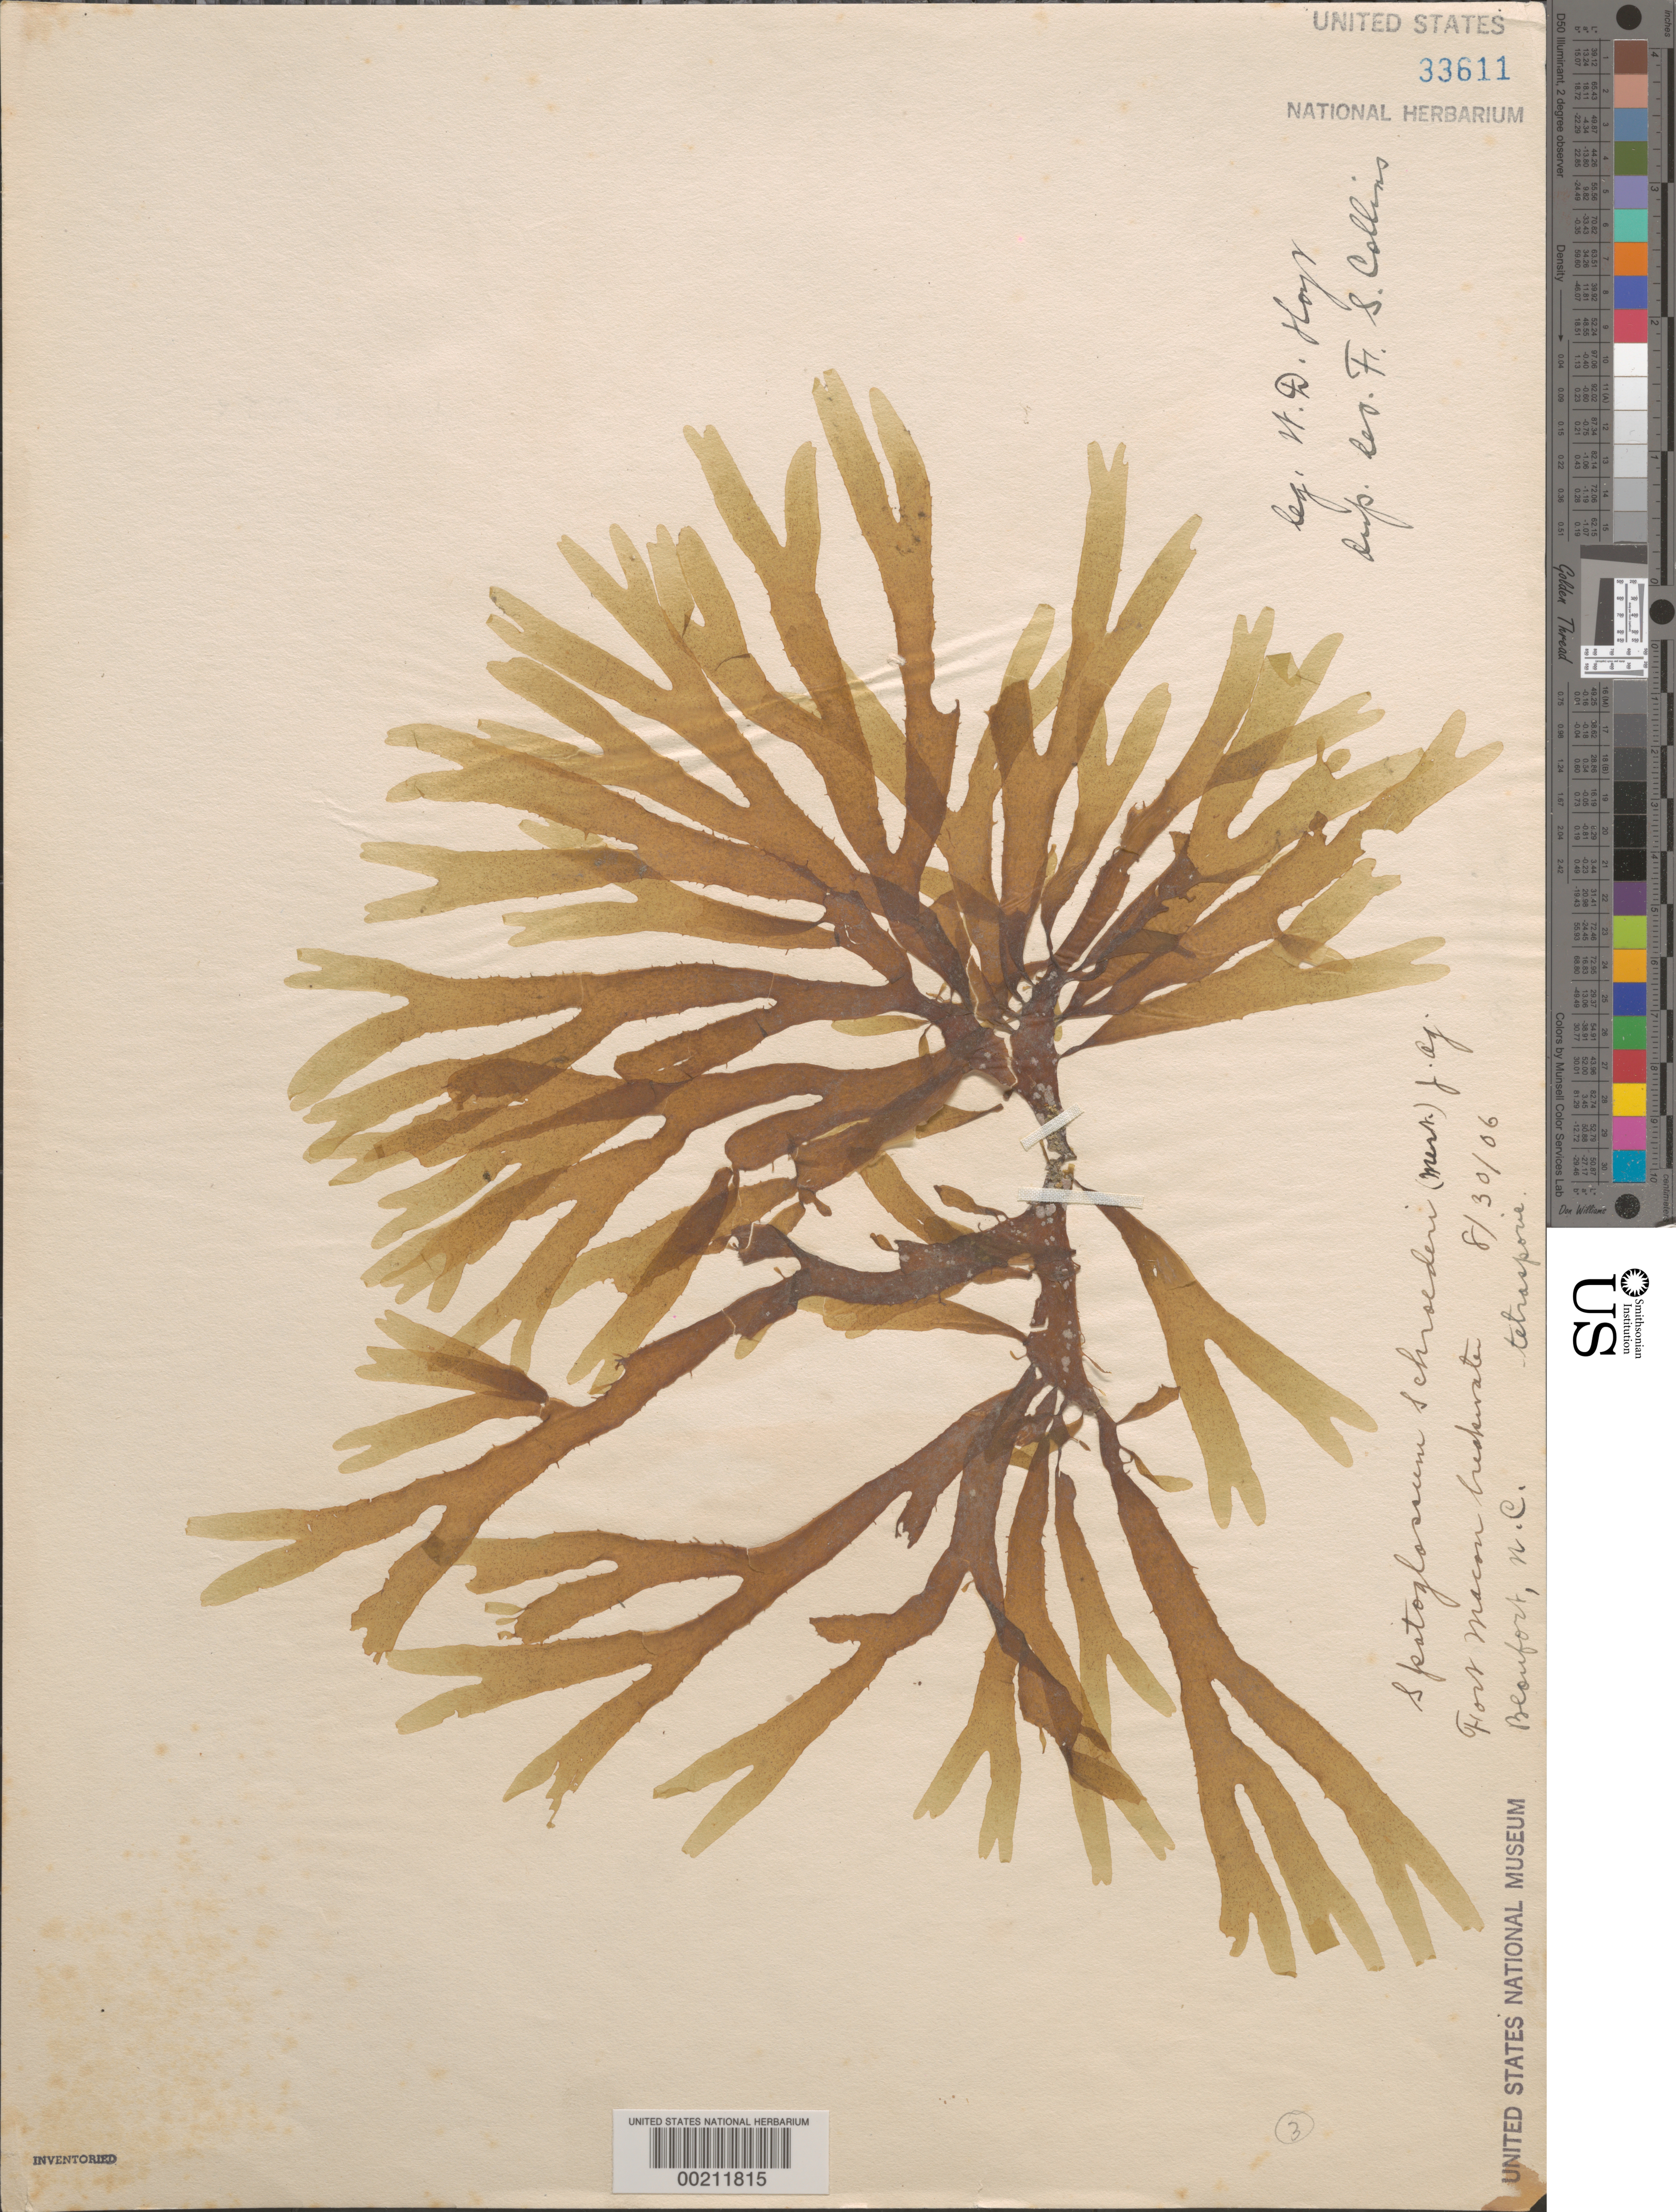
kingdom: Chromista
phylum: Ochrophyta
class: Phaeophyceae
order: Dictyotales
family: Dictyotaceae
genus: Spatoglossum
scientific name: Spatoglossum schroederi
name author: (C. Agardh) Kütz.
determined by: Collins, Frank S.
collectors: W. D. Hoyt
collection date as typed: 30 Aug 1906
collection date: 1906-08-30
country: United States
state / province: North Carolina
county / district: Carteret County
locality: Beaufort, Fort Macon breakwater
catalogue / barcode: US 33611